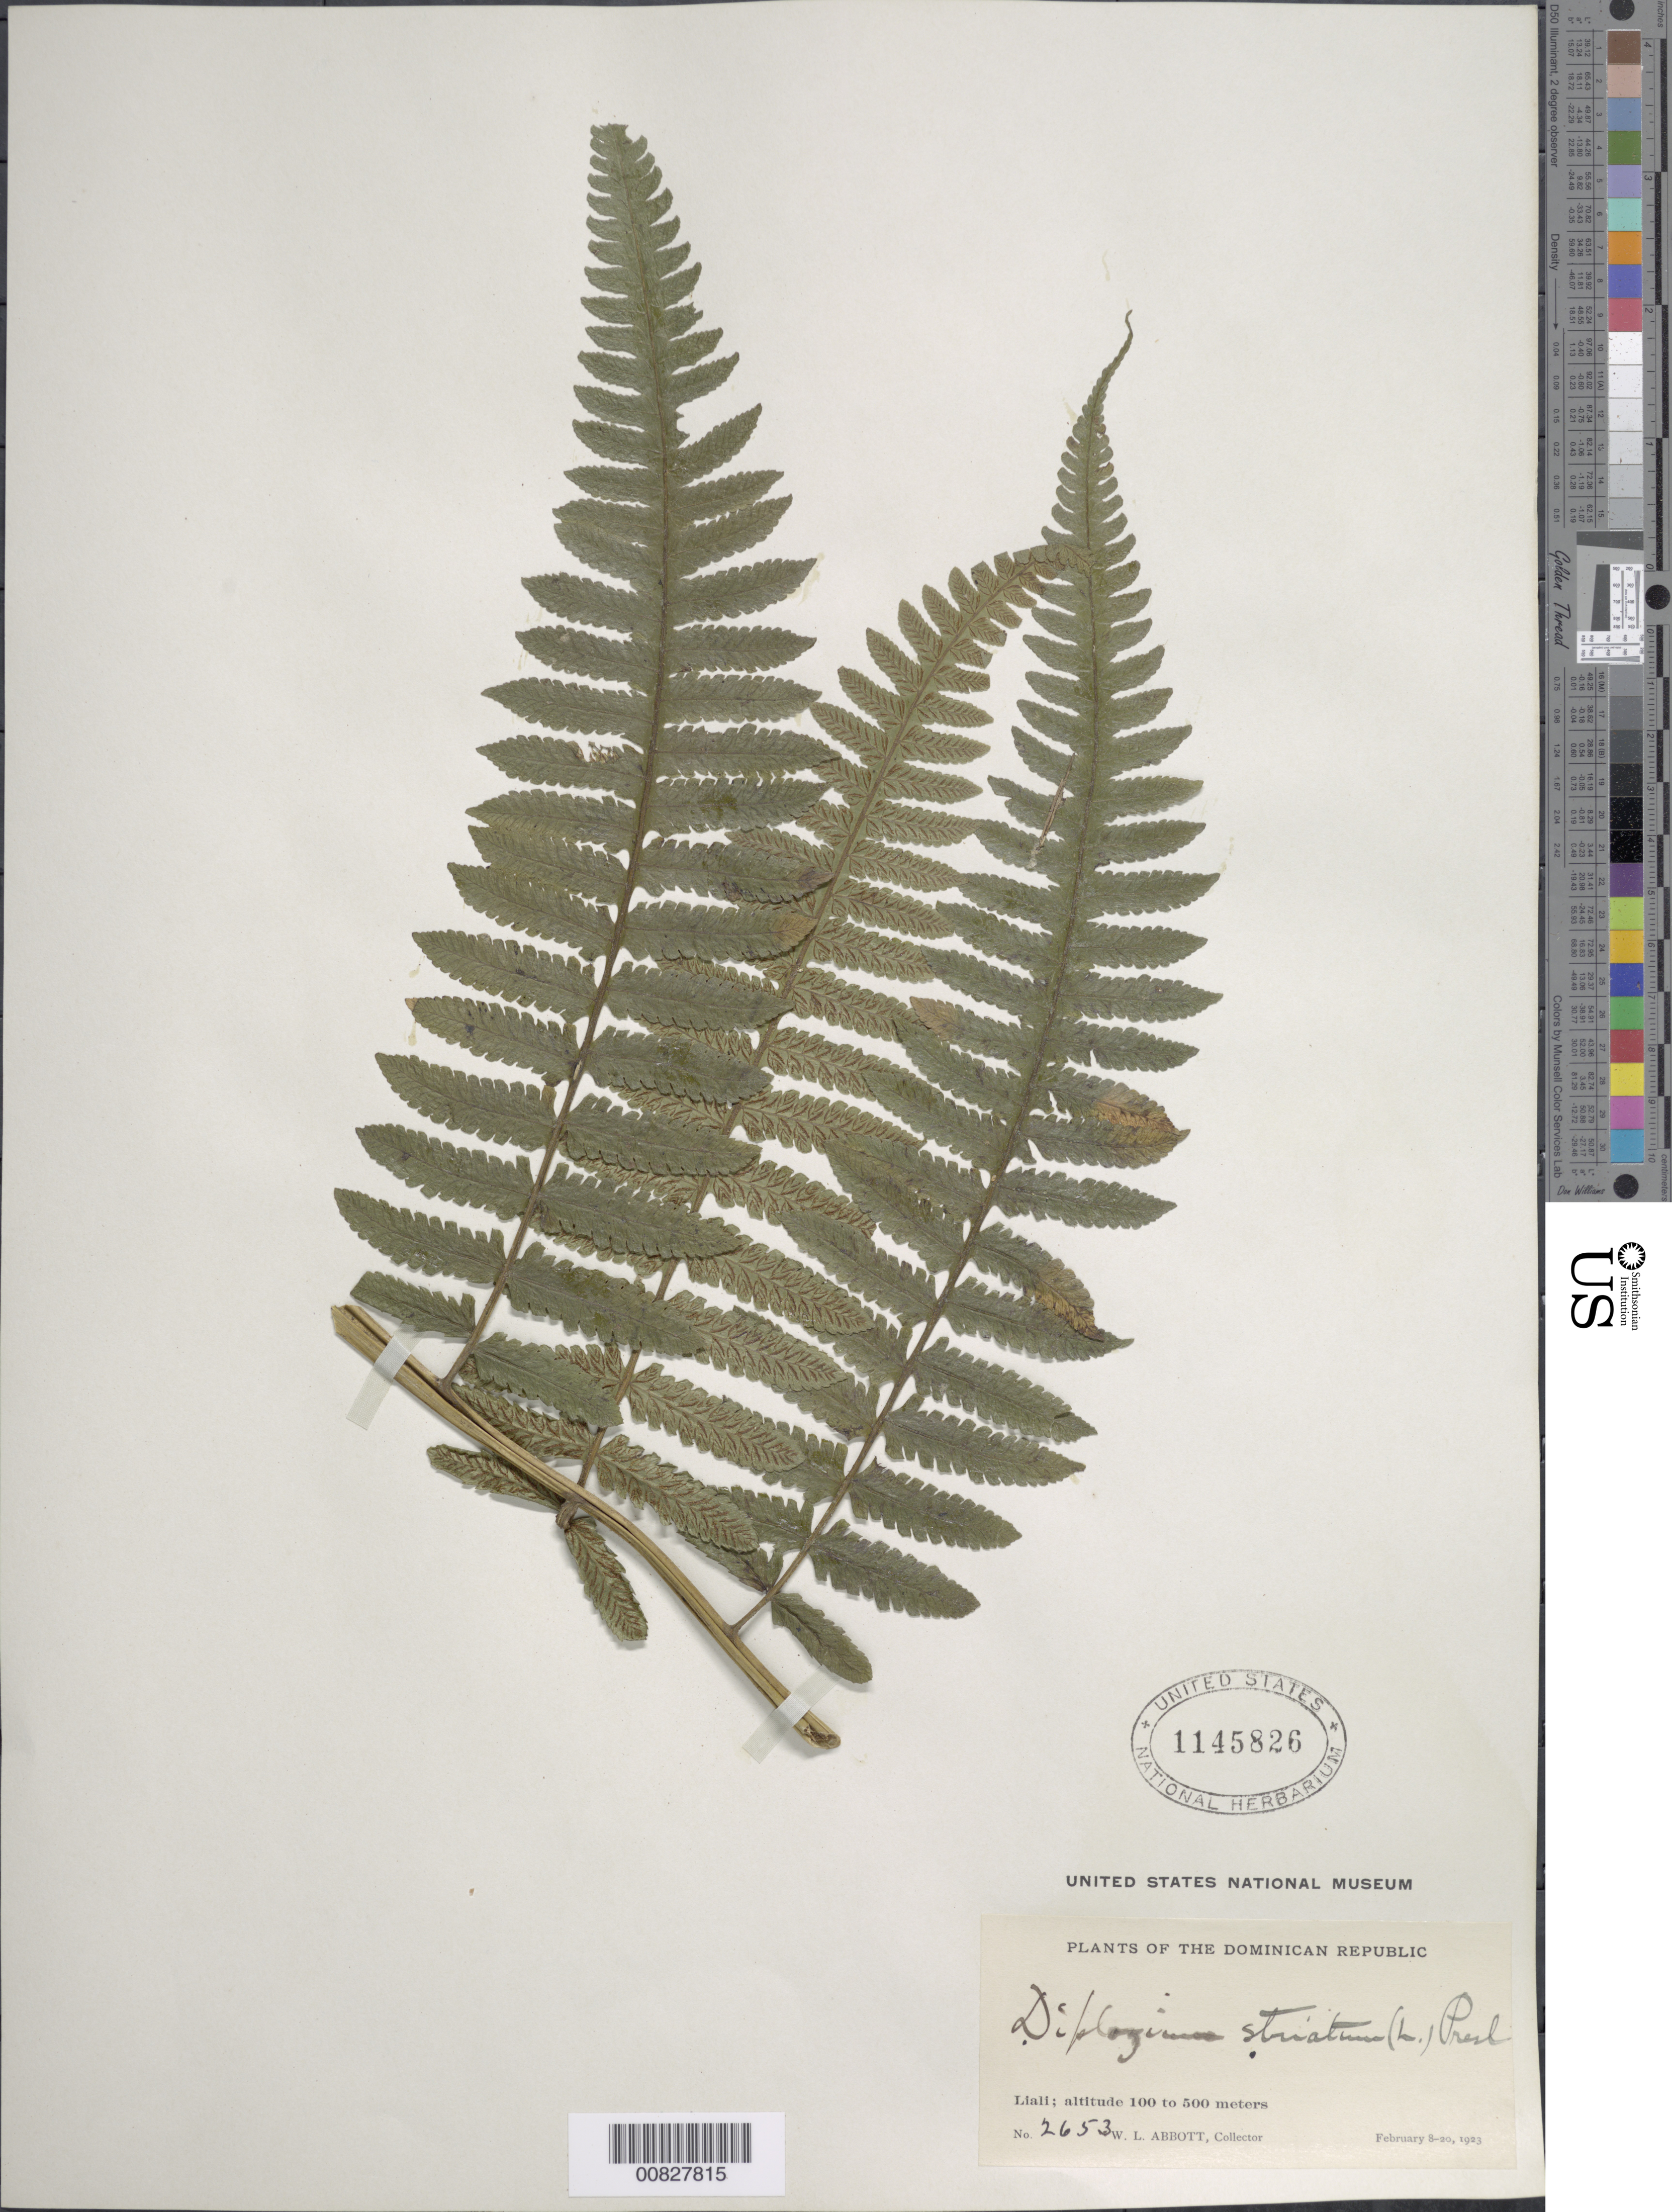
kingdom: Plantae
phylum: Tracheophyta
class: Polypodiopsida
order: Polypodiales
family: Athyriaceae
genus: Diplazium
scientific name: Diplazium striatum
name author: (L.) C. Presl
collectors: W. L. Abbott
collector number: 2653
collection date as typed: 08 Feb 1923 to 20 Feb 1923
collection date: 1923-02-08/1923-02-20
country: Dominican Republic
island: Hispaniola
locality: Liali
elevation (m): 100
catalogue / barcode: US 1145826